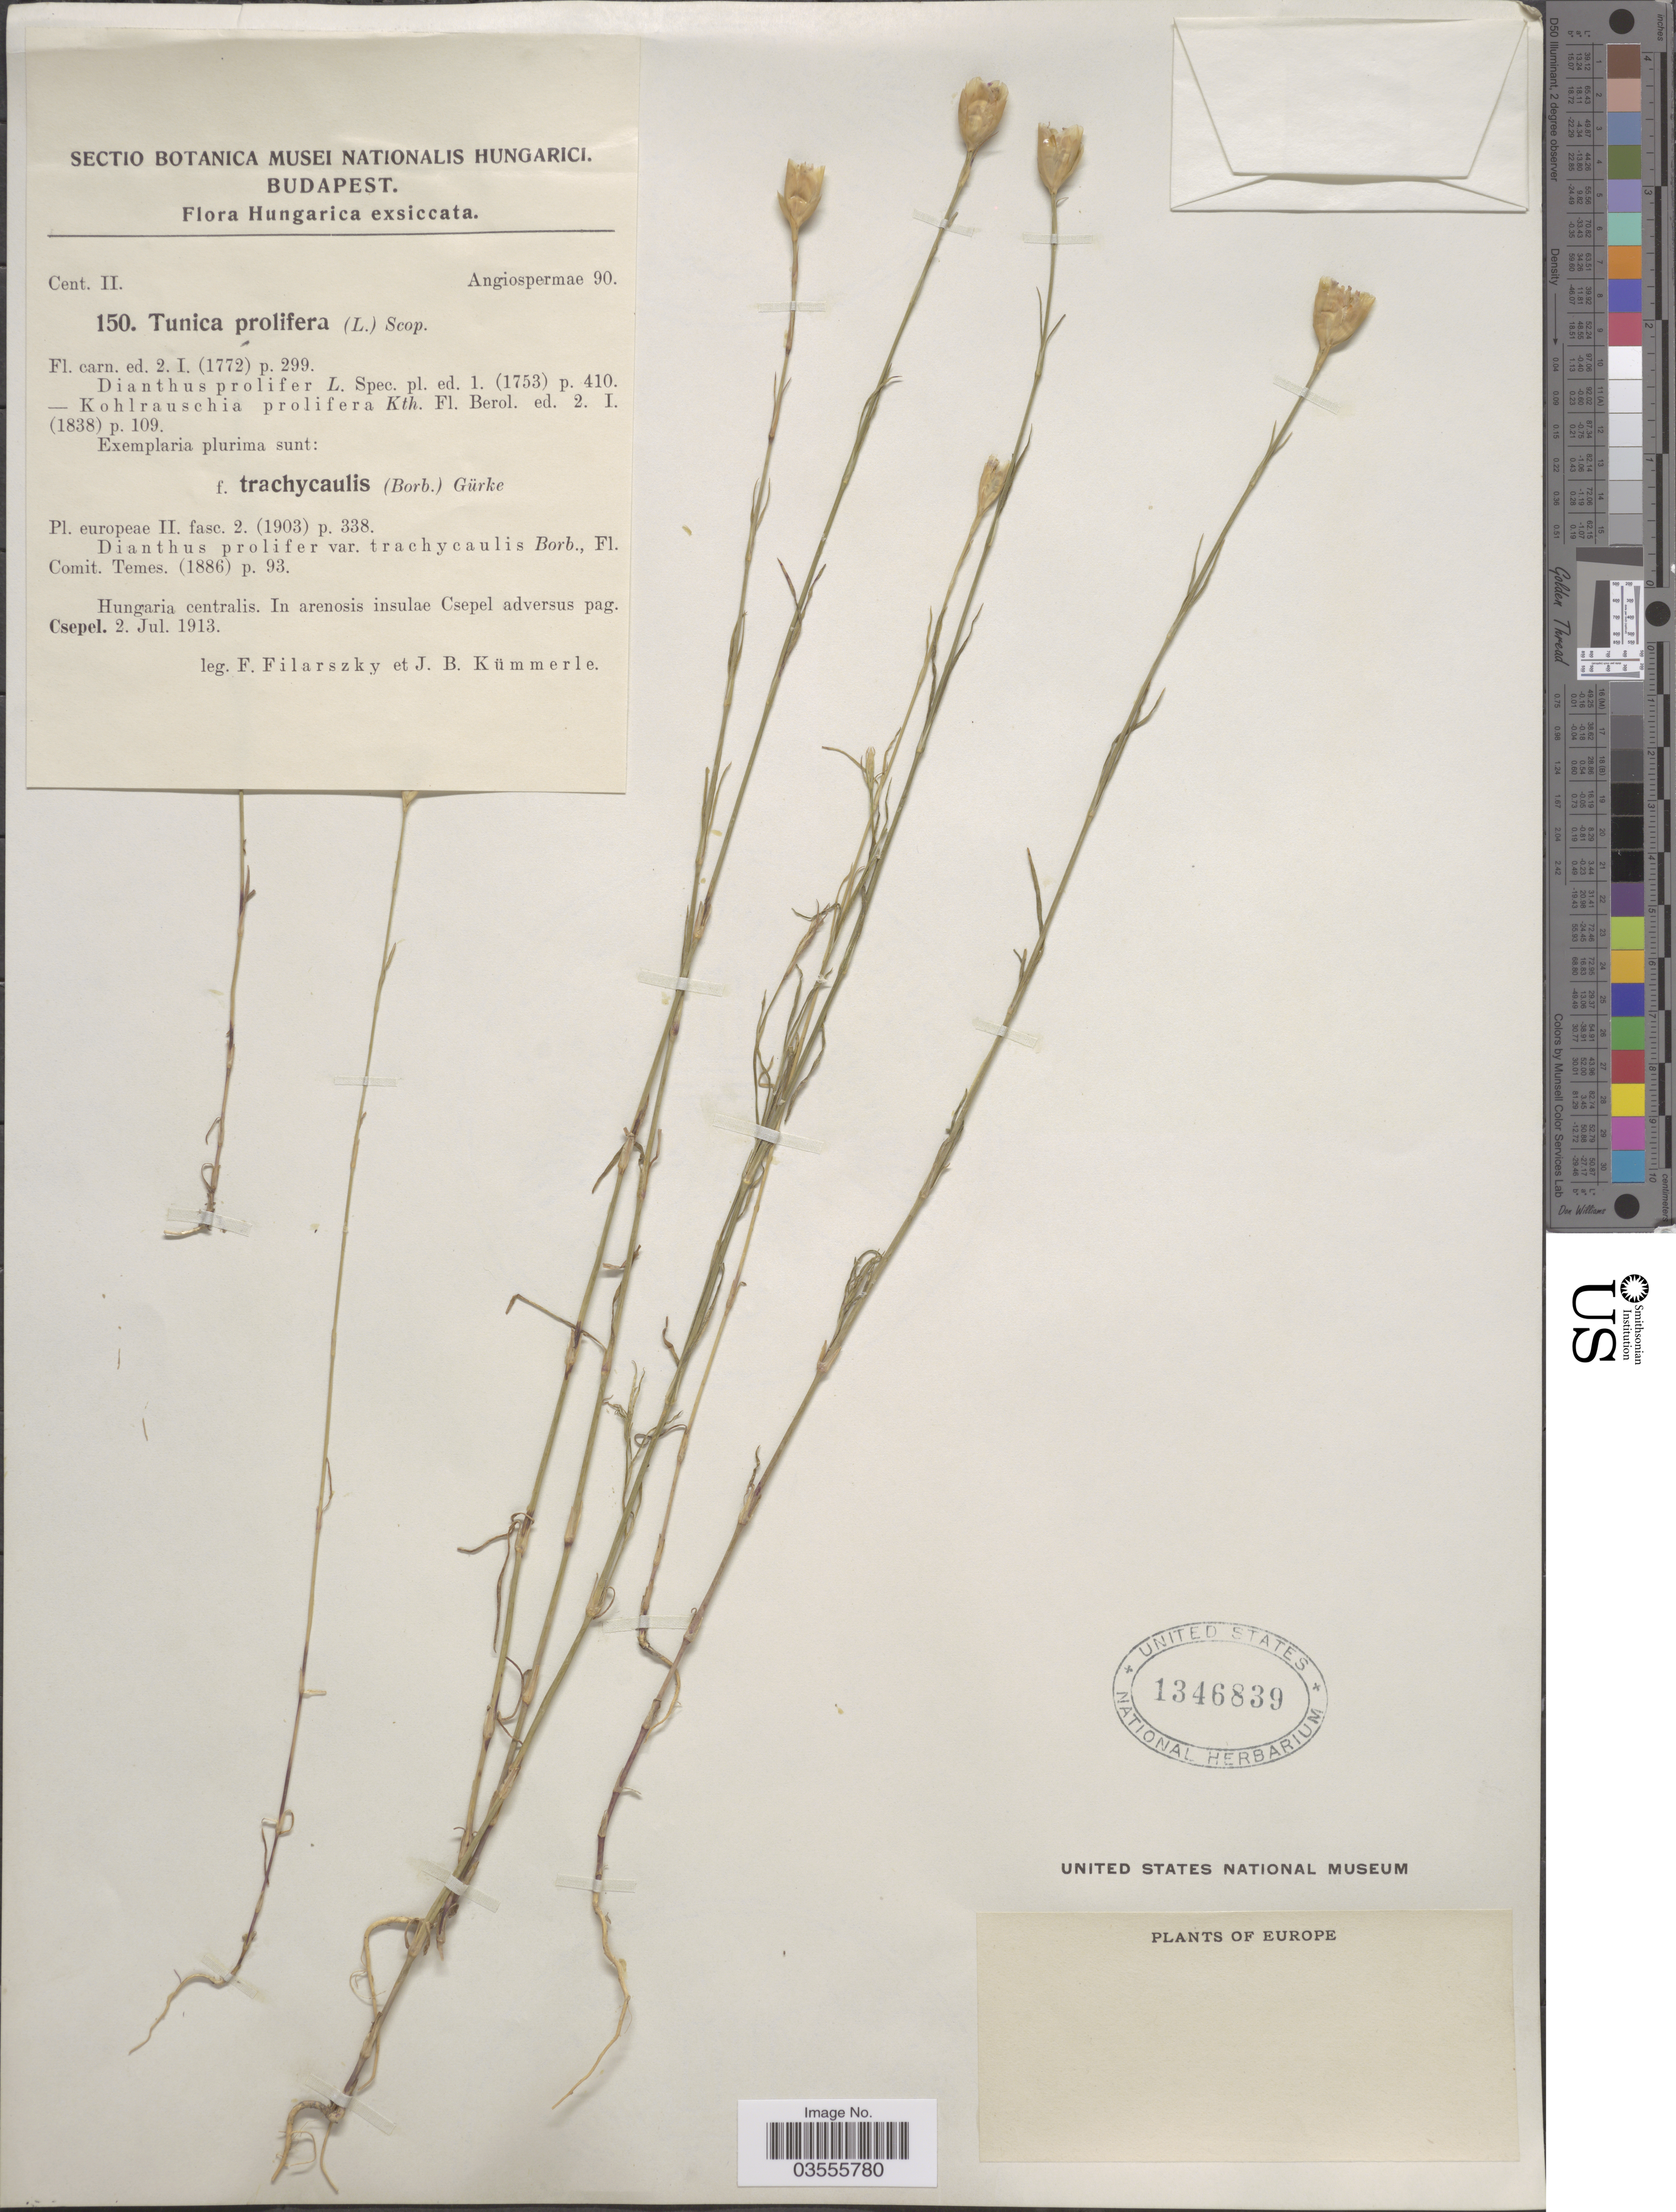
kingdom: Plantae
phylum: Tracheophyta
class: Magnoliopsida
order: Caryophyllales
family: Caryophyllaceae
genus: Petrorhagia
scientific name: Petrorhagia prolifera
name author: (L.) P.W. Ball & Heywood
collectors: F. Filarszky & J. Kummerle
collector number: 150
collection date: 1913-07-02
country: Hungary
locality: Hungarica. Hungaria centralis. In arenosis insulae Csepel adversus pag. Csepel.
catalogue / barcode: US 1346839